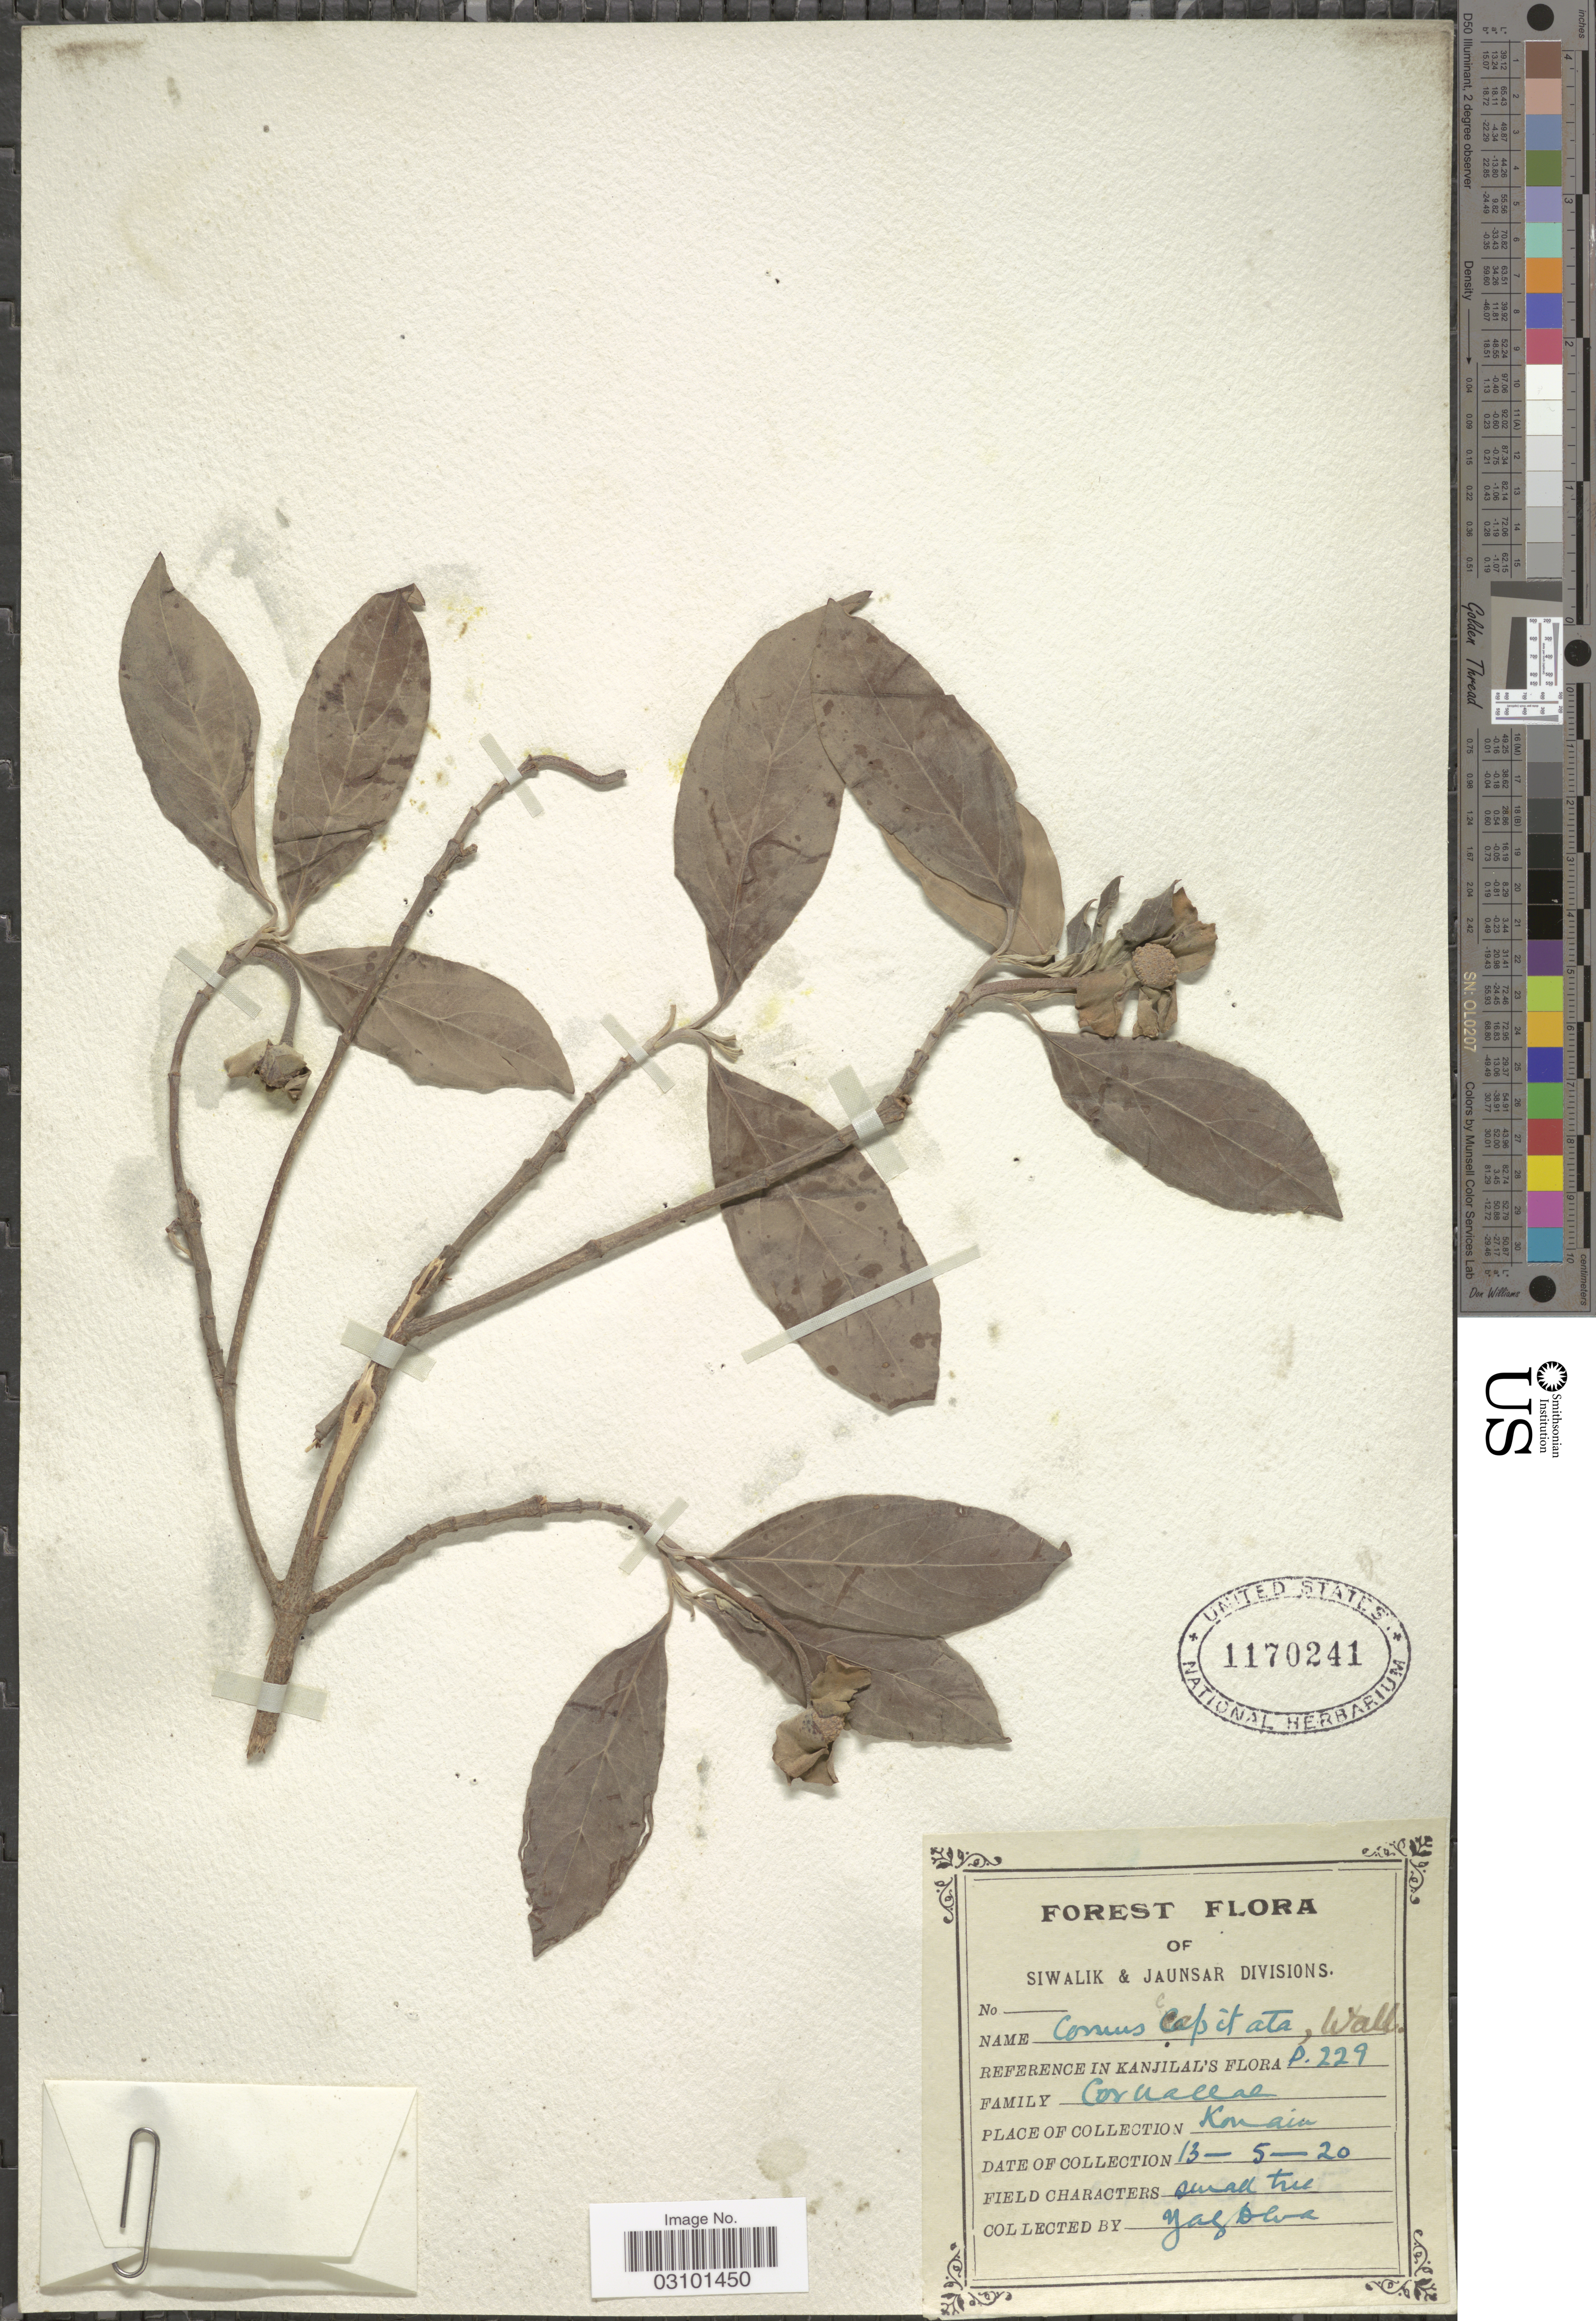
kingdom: Plantae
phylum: Tracheophyta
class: Magnoliopsida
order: Cornales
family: Cornaceae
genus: Cornus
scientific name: Cornus capitata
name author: Wall.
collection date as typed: Transcribed d/m/y: 13/5/20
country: India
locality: Forest. Siwalik & Jaunsar Divisions. Konain.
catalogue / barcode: US 1170241